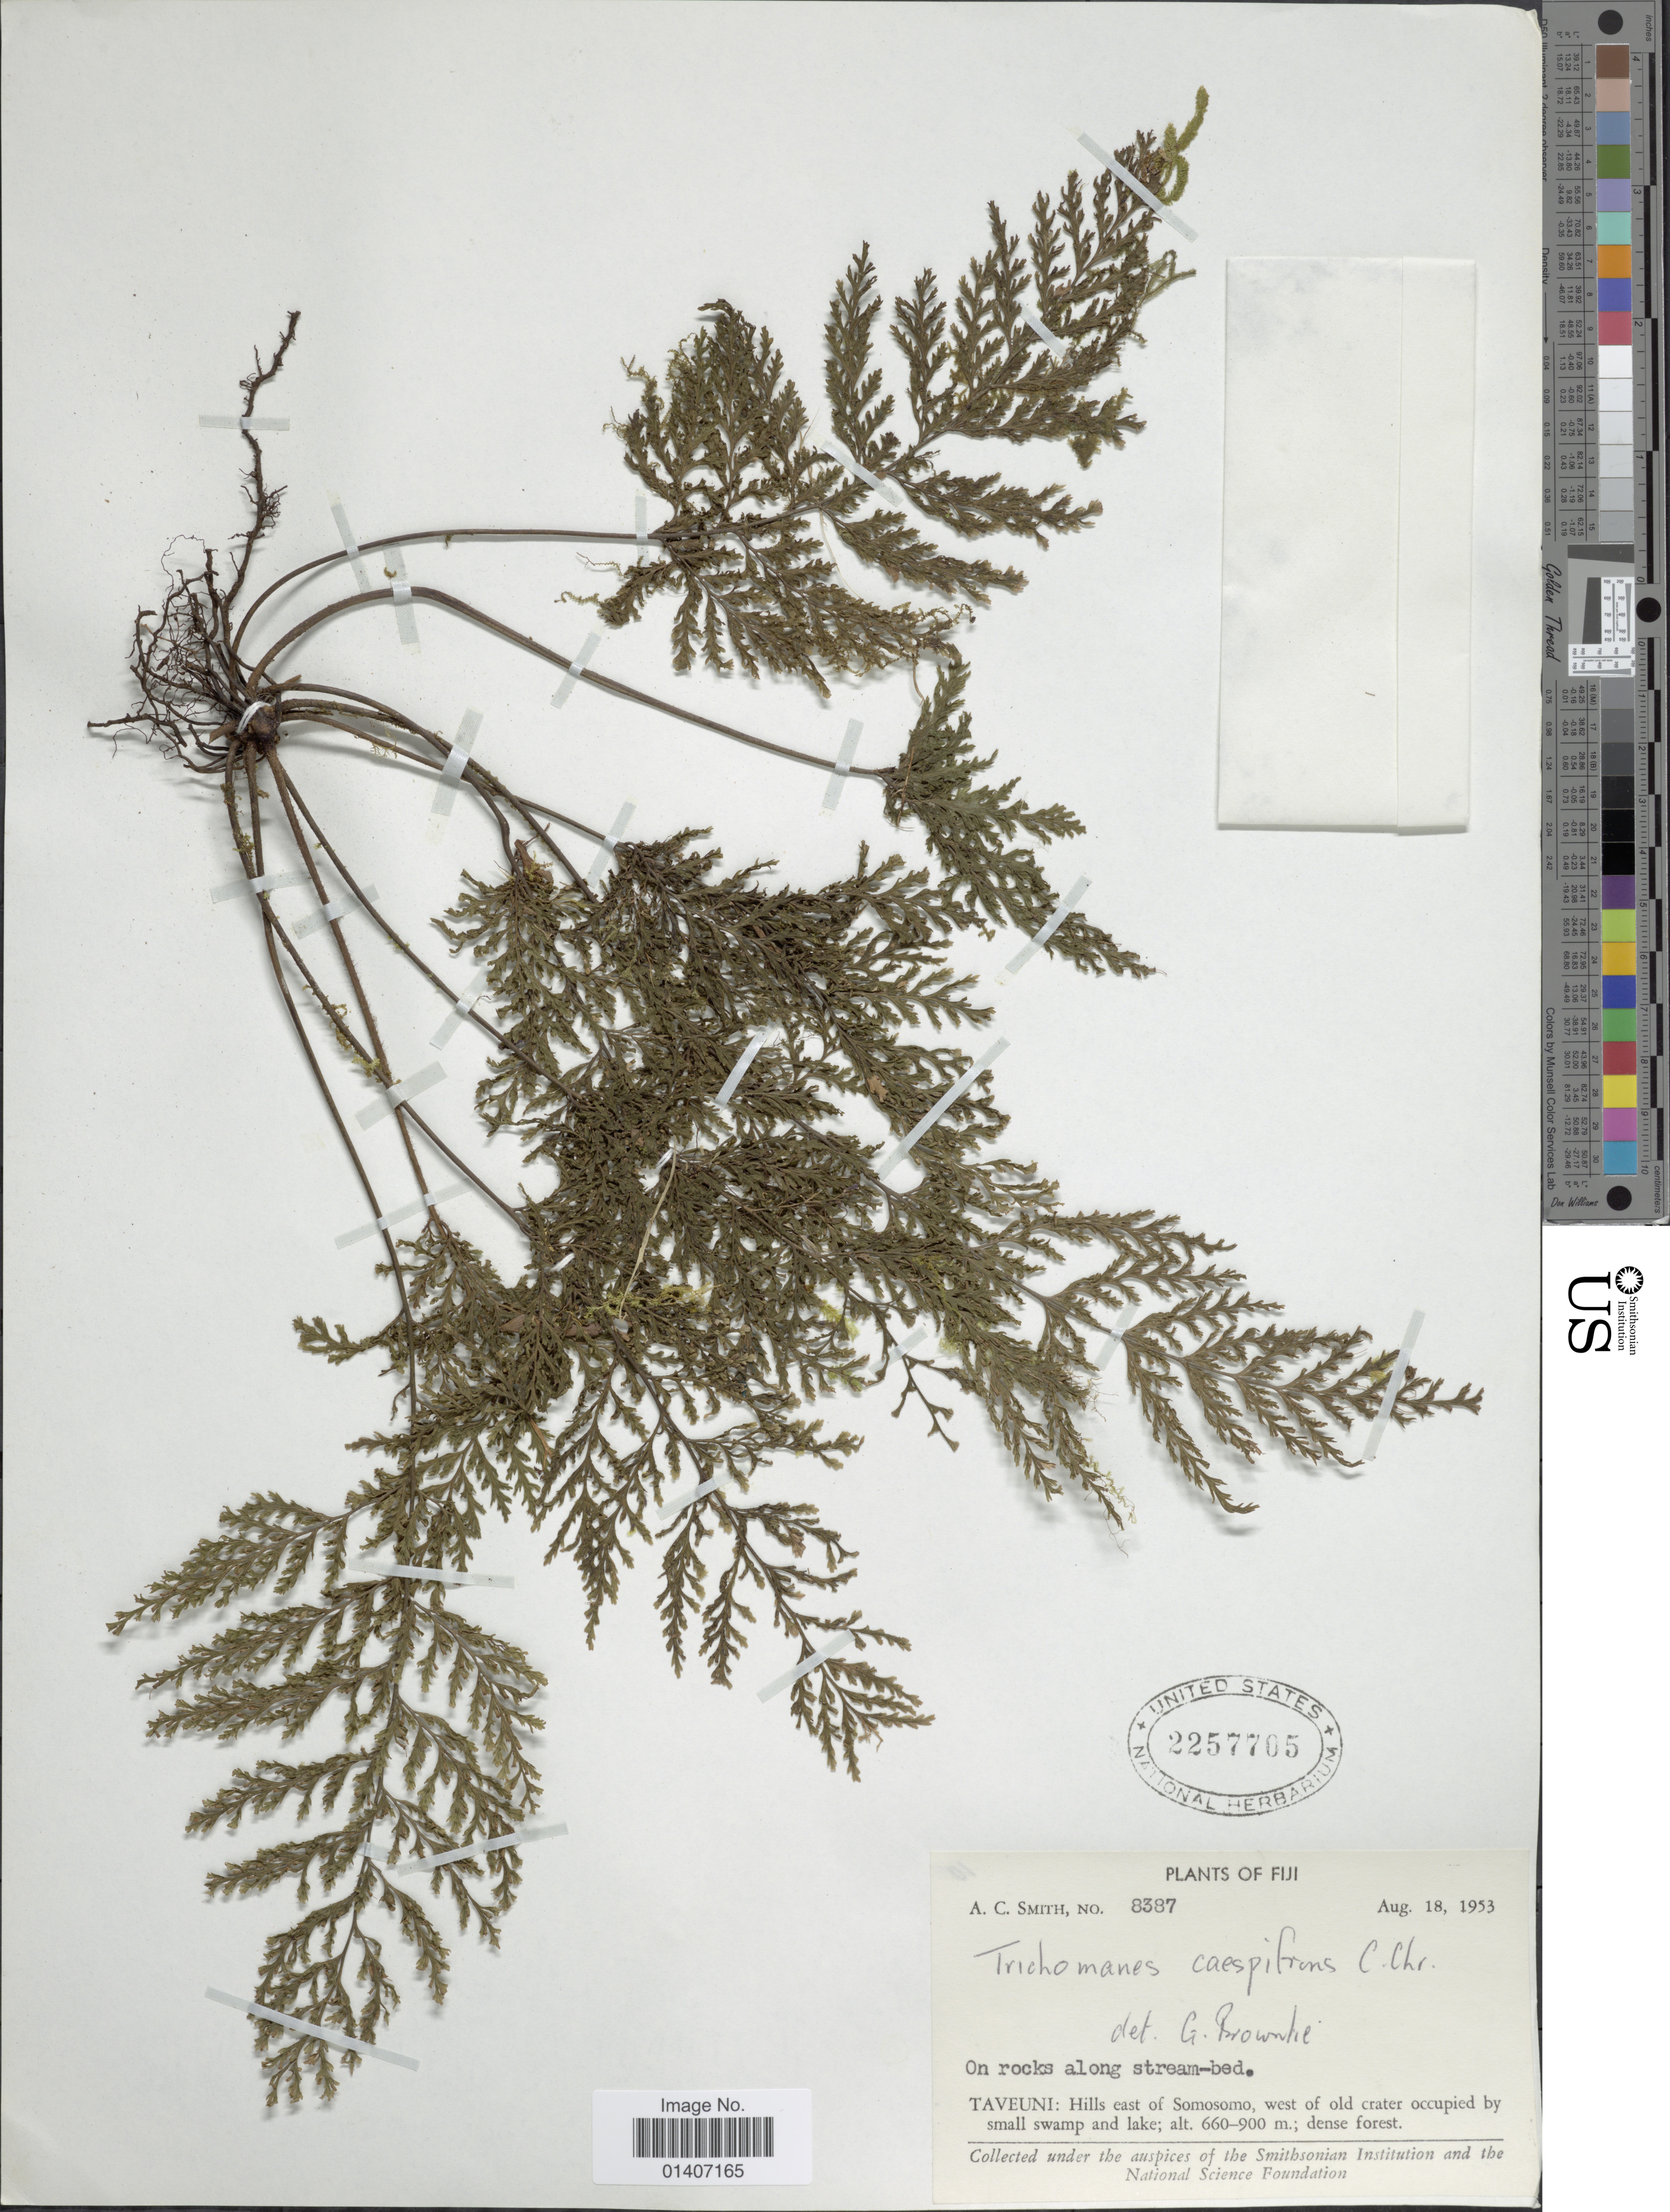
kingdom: Plantae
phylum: Tracheophyta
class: Polypodiopsida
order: Hymenophyllales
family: Hymenophyllaceae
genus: Abrodictyum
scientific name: Abrodictyum caespifrons (C. Chr.) comb. ined., 2015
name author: (C. Chr.)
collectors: A. C. Smith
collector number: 8387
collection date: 1953-08-18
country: Fiji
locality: Taveuni: Hills east of Somosomo, West of old crater occupied by small swamp and lake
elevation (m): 660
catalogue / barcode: US 2257705